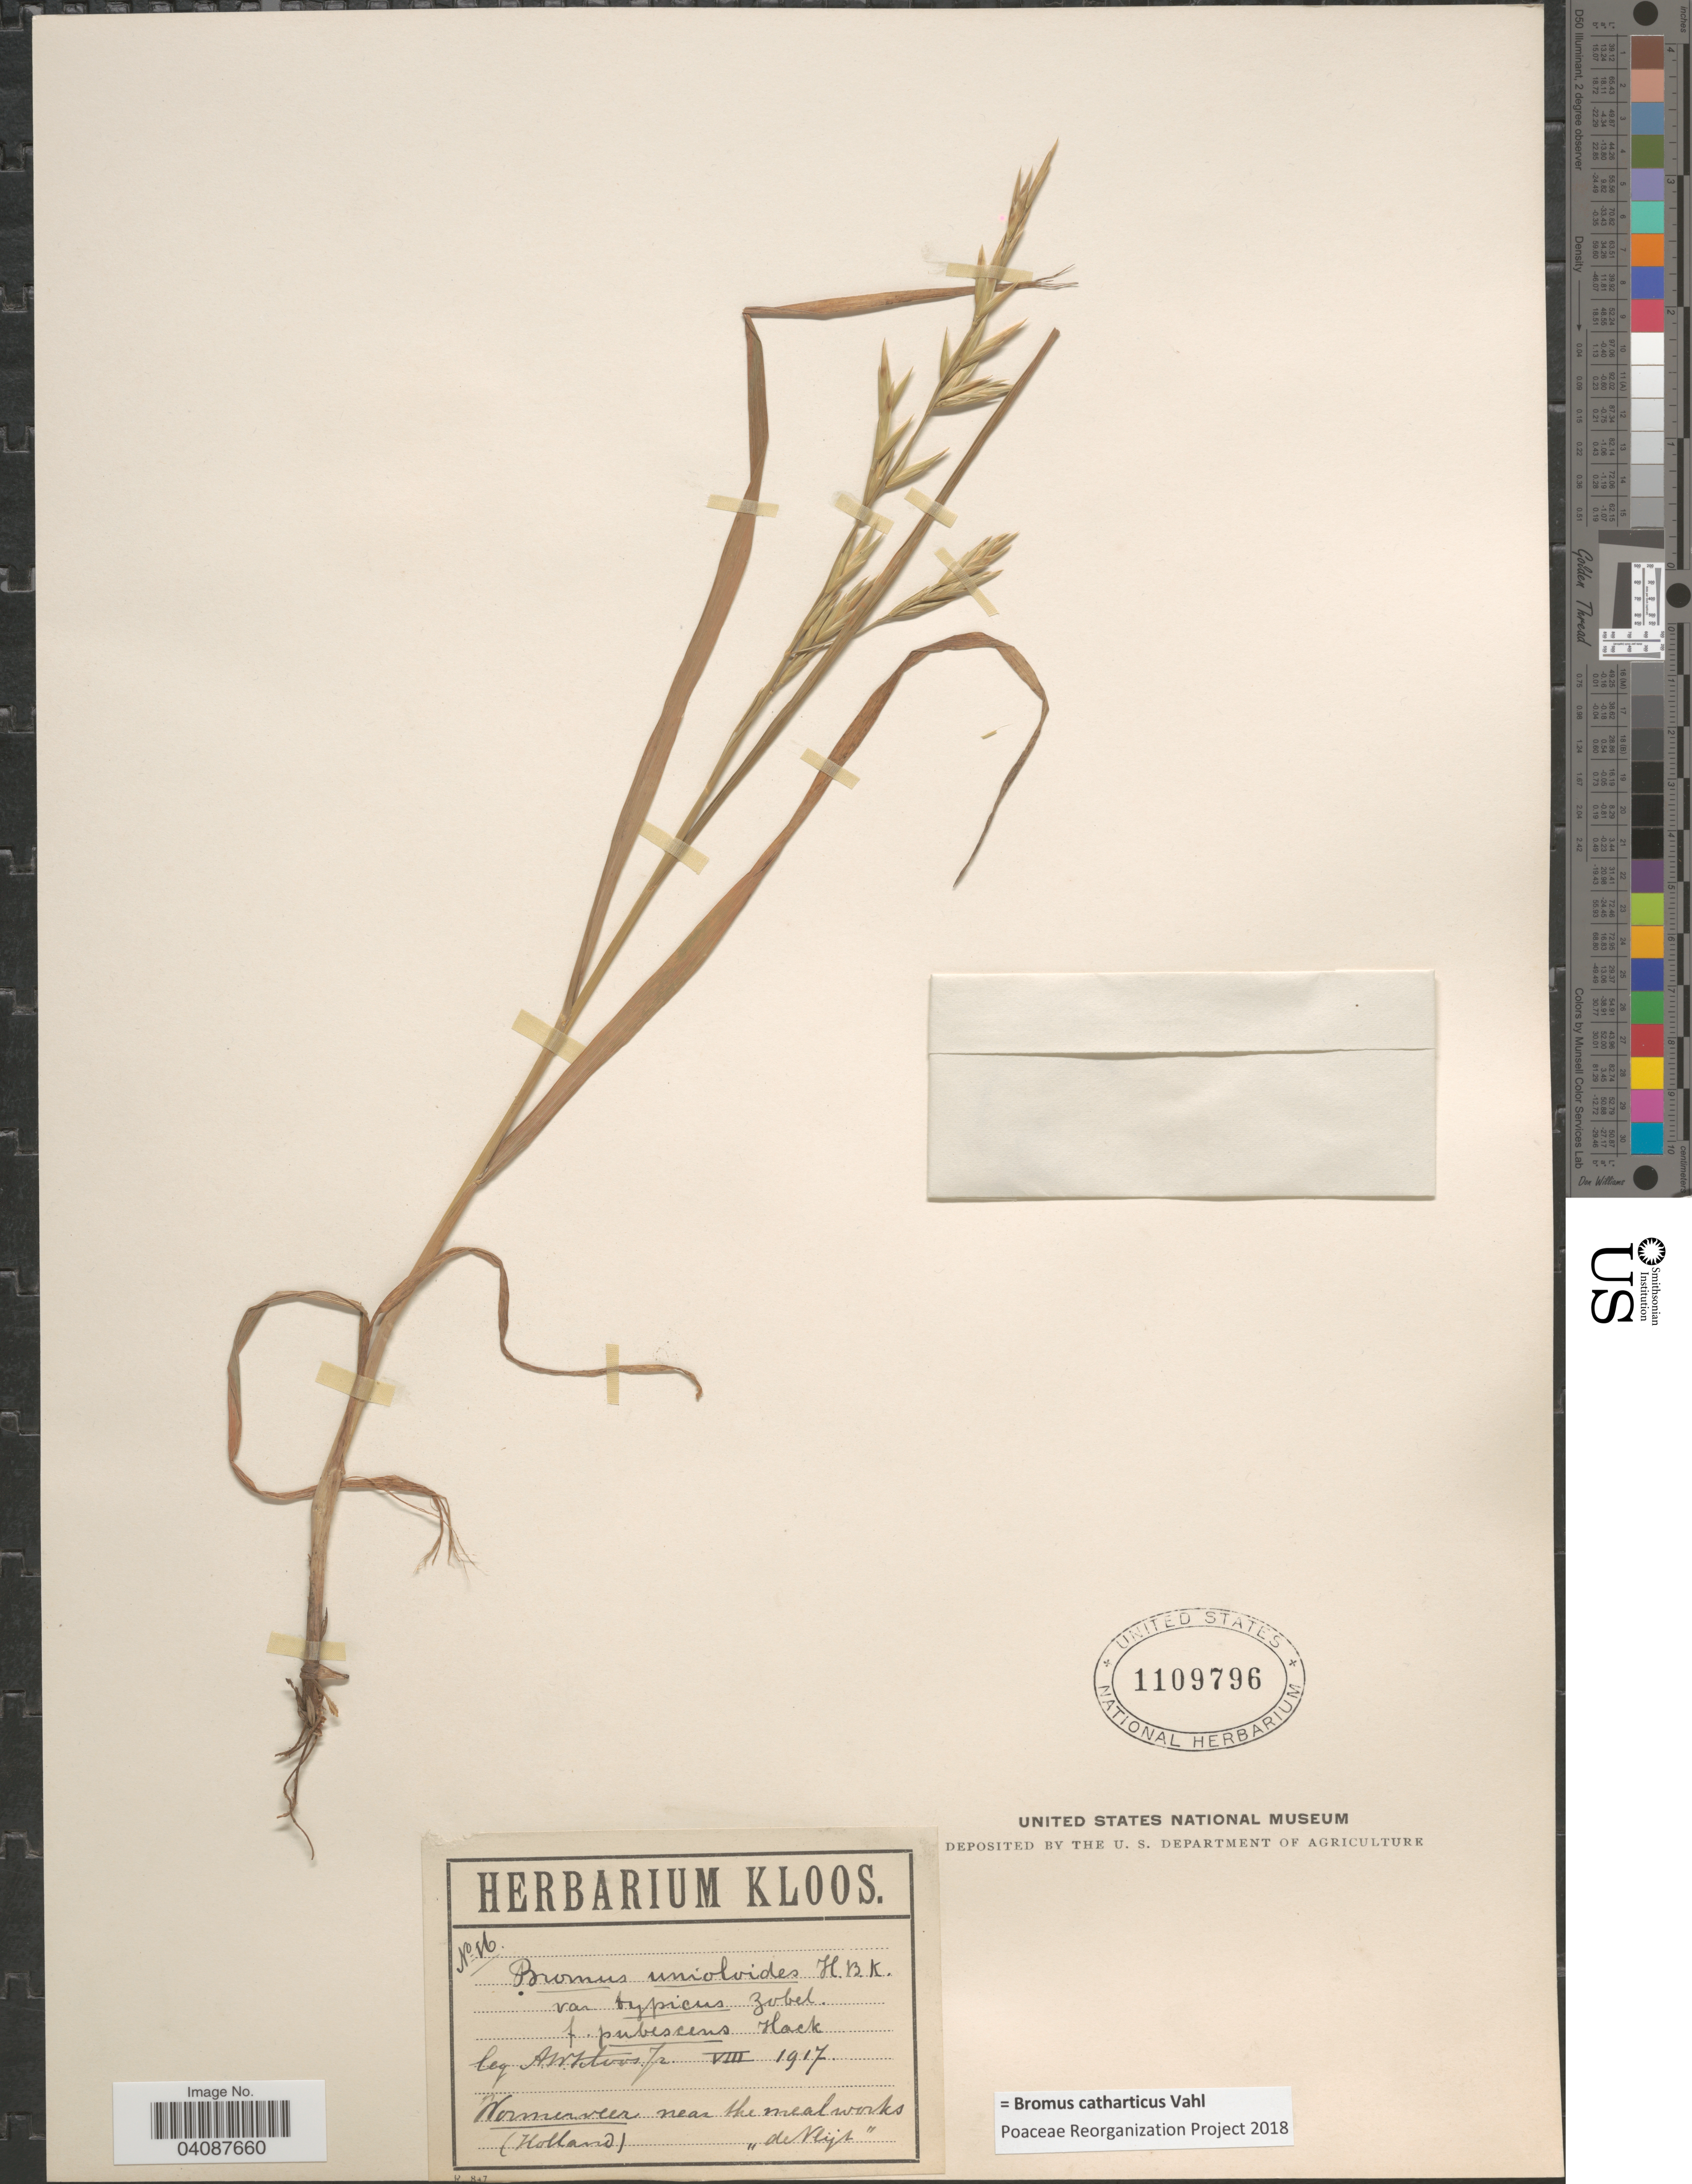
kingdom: Plantae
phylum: Tracheophyta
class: Liliopsida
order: Poales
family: Poaceae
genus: Bromus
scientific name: Bromus commutatus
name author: Schrad.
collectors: A. W. Kloos, Jr.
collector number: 16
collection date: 1917-08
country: Netherlands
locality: Wormerveer near the meal works (Holland) "de Vlijt".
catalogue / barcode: US 1109796